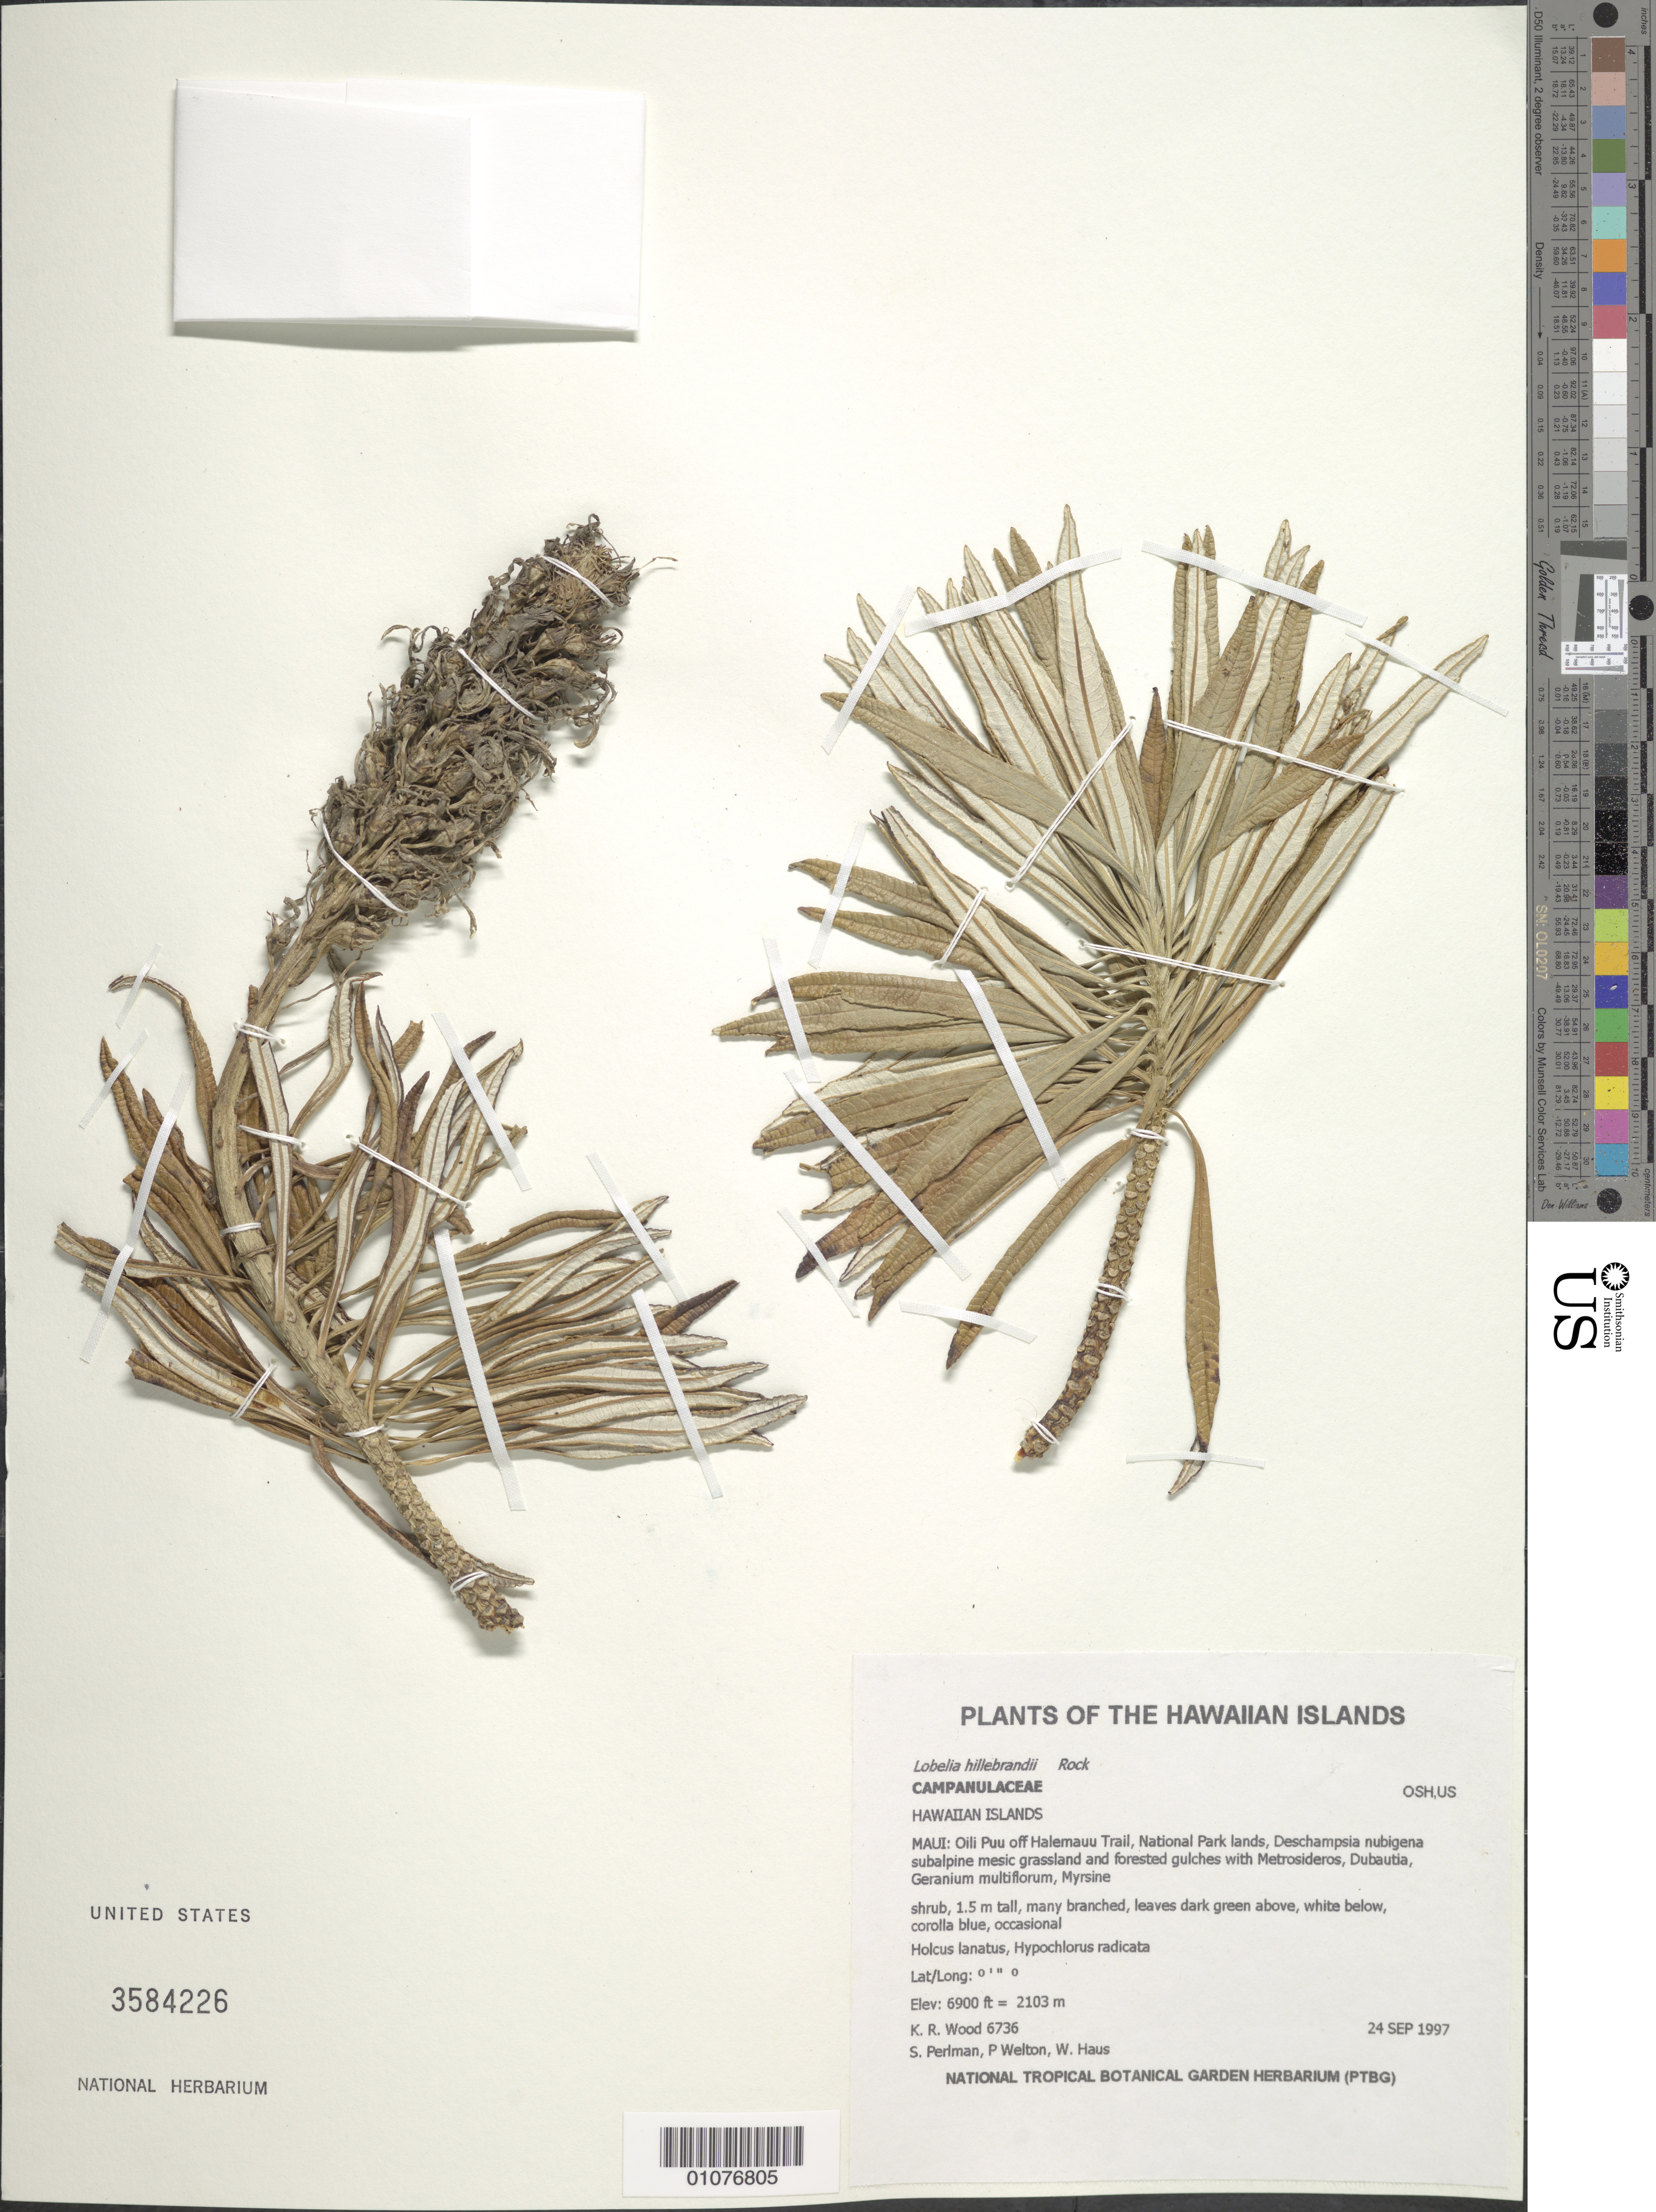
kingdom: Plantae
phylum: Tracheophyta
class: Magnoliopsida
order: Asterales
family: Campanulaceae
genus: Lobelia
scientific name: Lobelia hillebrandii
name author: Rock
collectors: K. R. Wood, S. P. Perlman, P. Welton & W. Haus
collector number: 6736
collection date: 1997-09-24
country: United States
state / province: Hawaii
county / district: Maui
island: Maui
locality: Oili Puu off Halemauu Trail, National Park lands.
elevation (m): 2103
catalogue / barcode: US 3584226